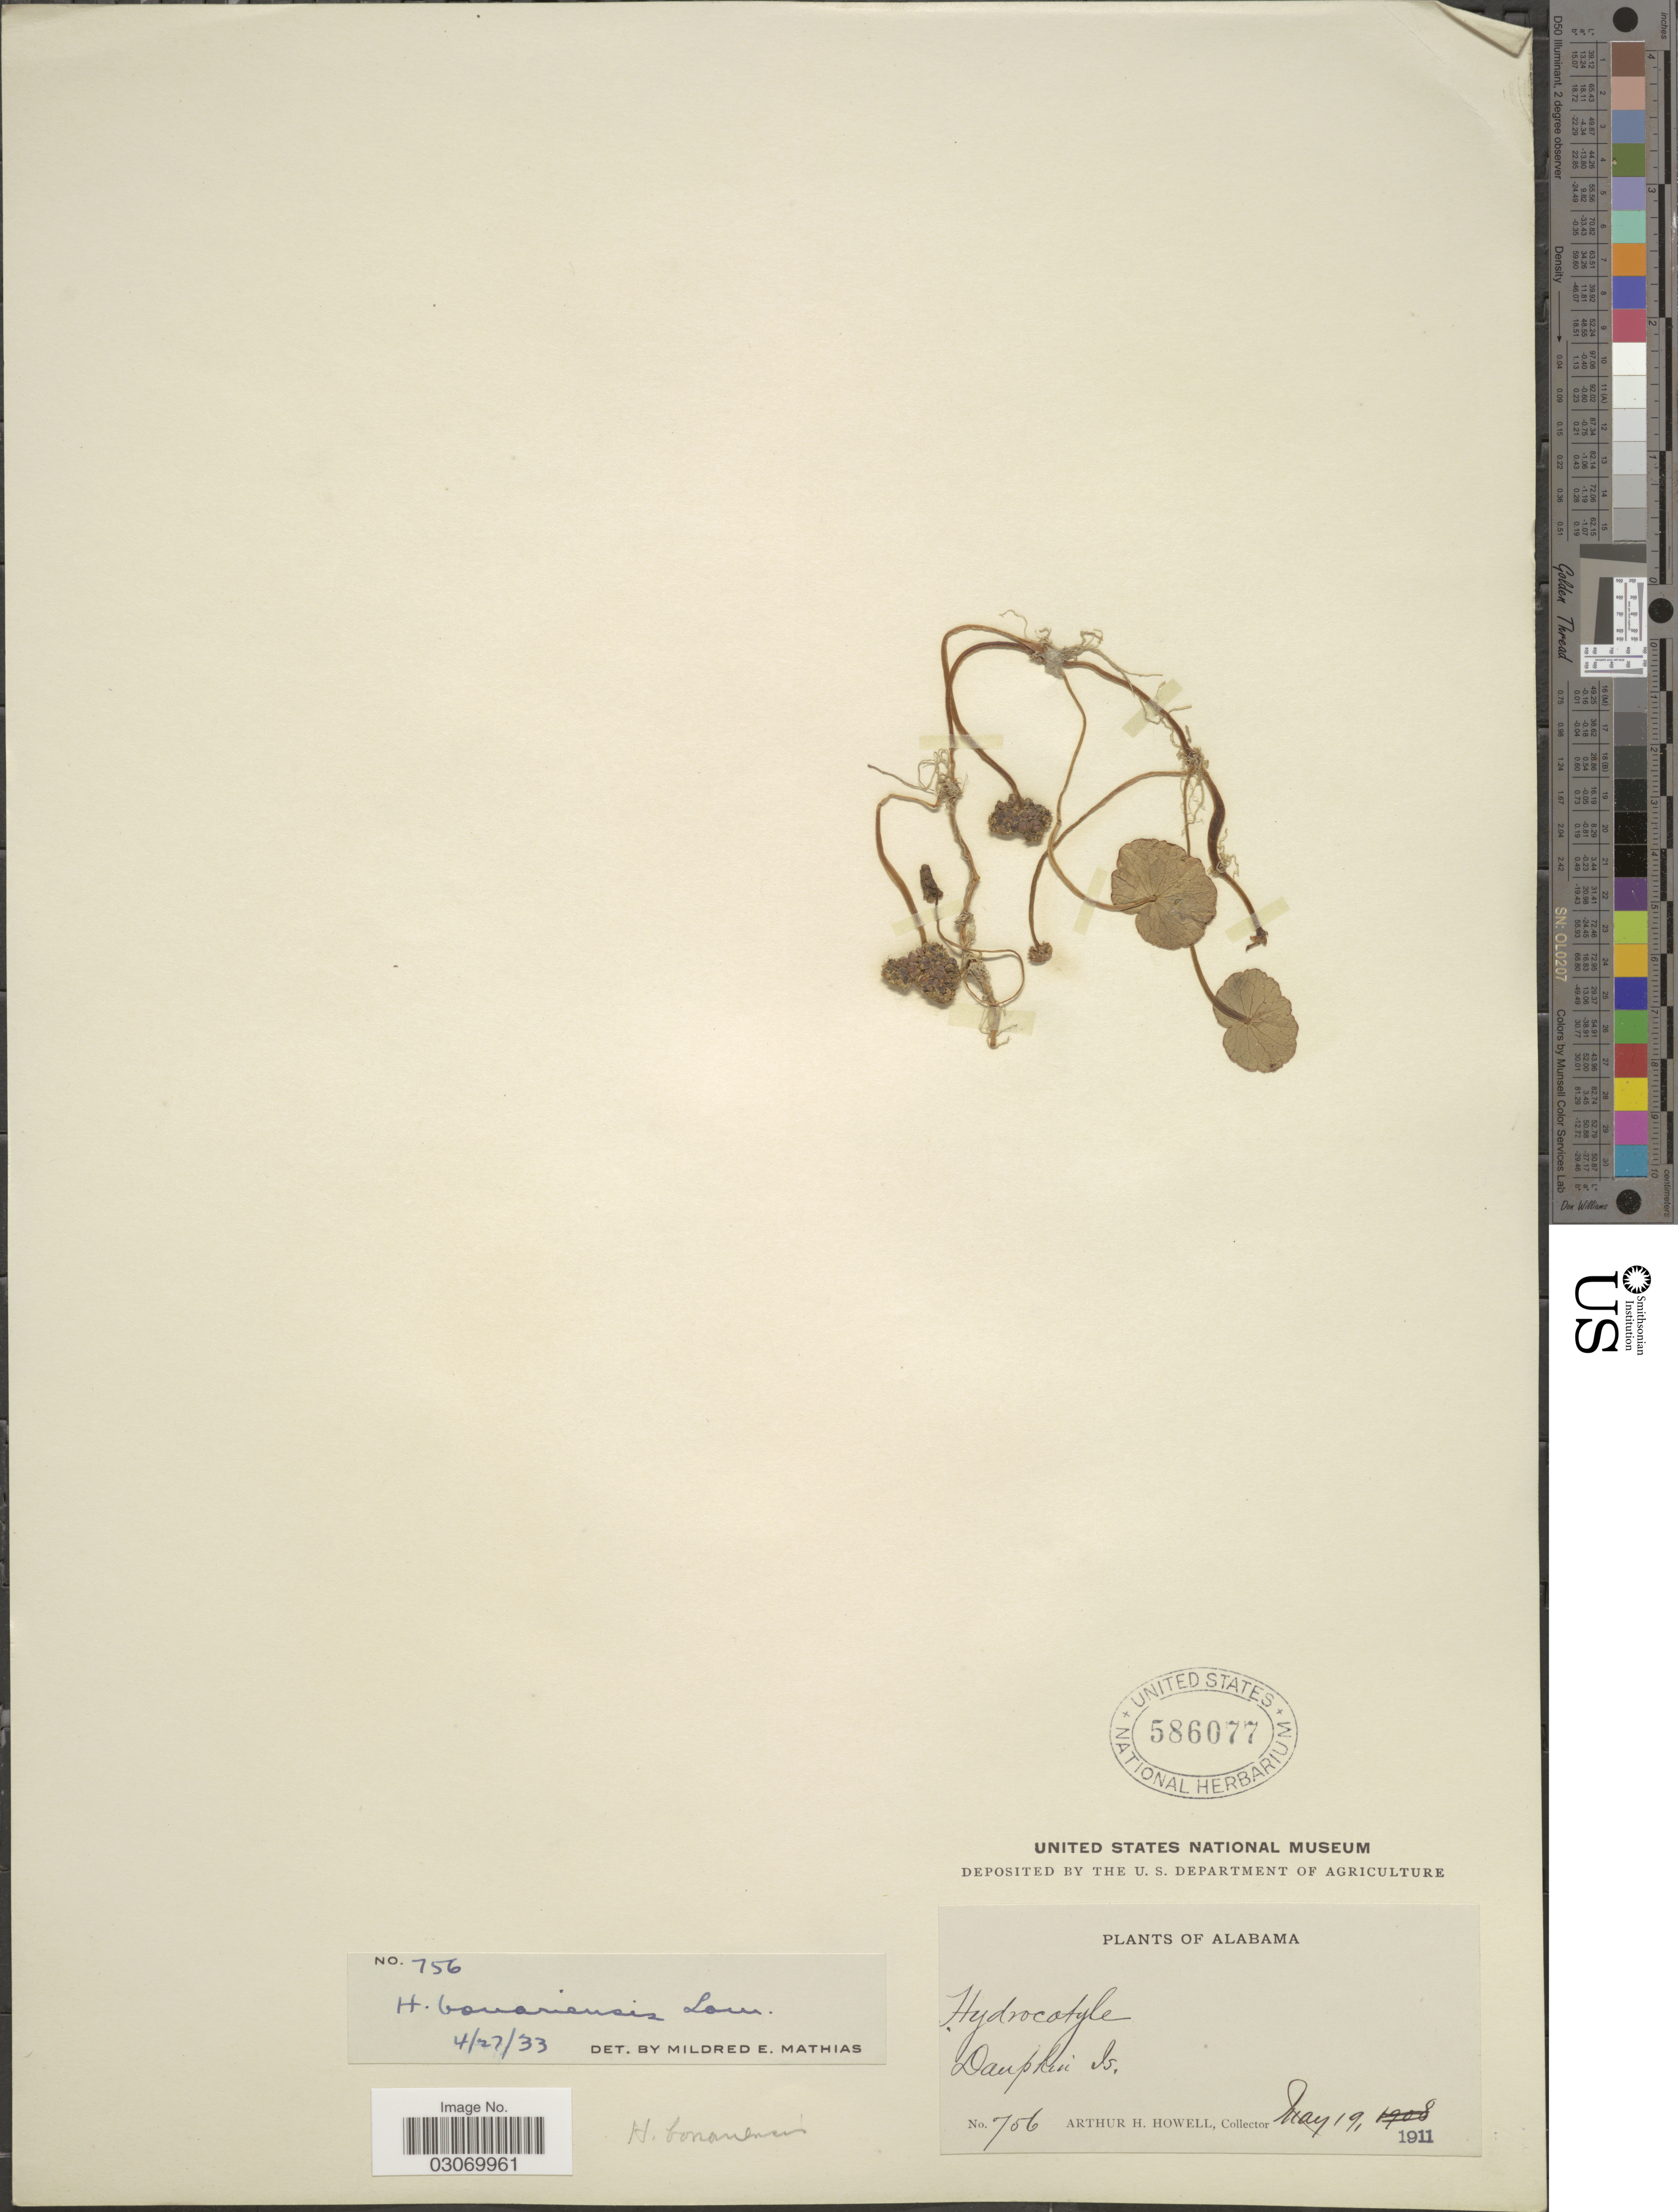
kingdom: Plantae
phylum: Tracheophyta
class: Magnoliopsida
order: Apiales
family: Araliaceae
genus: Hydrocotyle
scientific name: Hydrocotyle bonariensis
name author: Lam.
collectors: A. Howell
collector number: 756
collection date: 1911-05-19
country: United States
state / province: Alabama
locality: Dauphin Is.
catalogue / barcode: US 586077